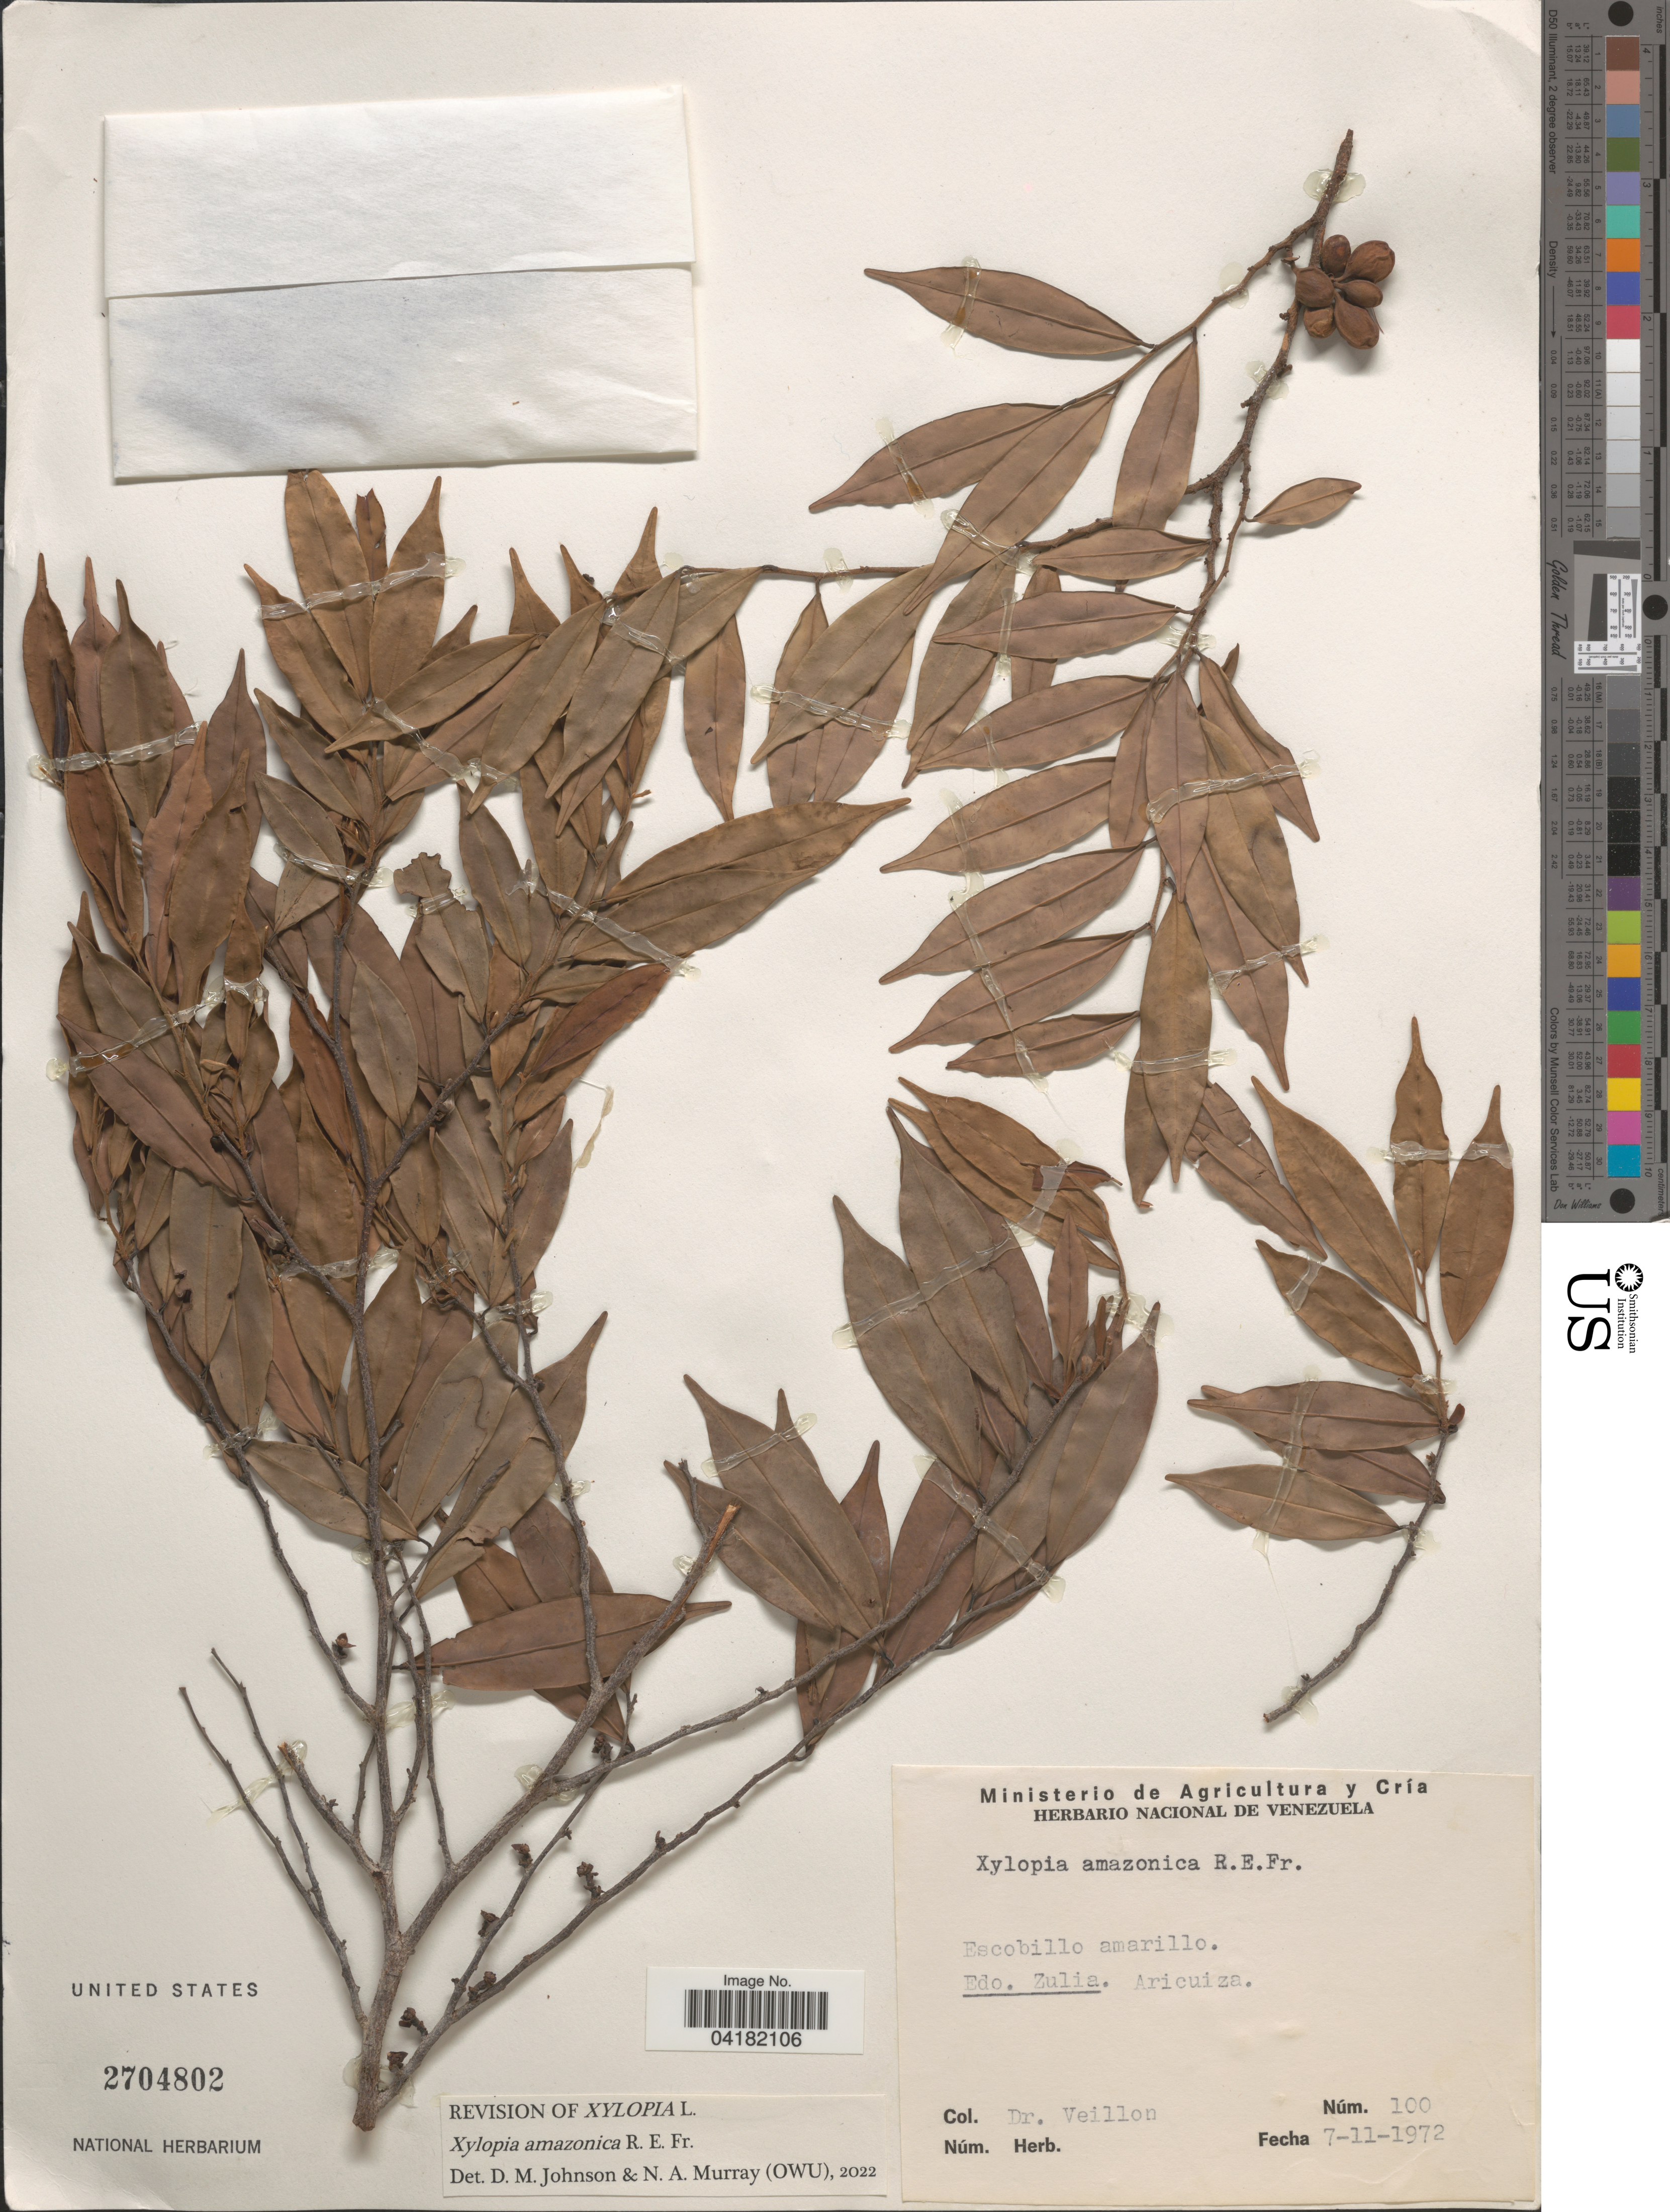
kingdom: Plantae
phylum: Tracheophyta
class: Magnoliopsida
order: Magnoliales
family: Annonaceae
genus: Xylopia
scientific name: Xylopia amazonica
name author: R.E. Fr.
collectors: Veillon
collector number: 100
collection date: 1972-11-07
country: Venezuela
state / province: Zulia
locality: Aricuiza.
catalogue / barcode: US 2704802